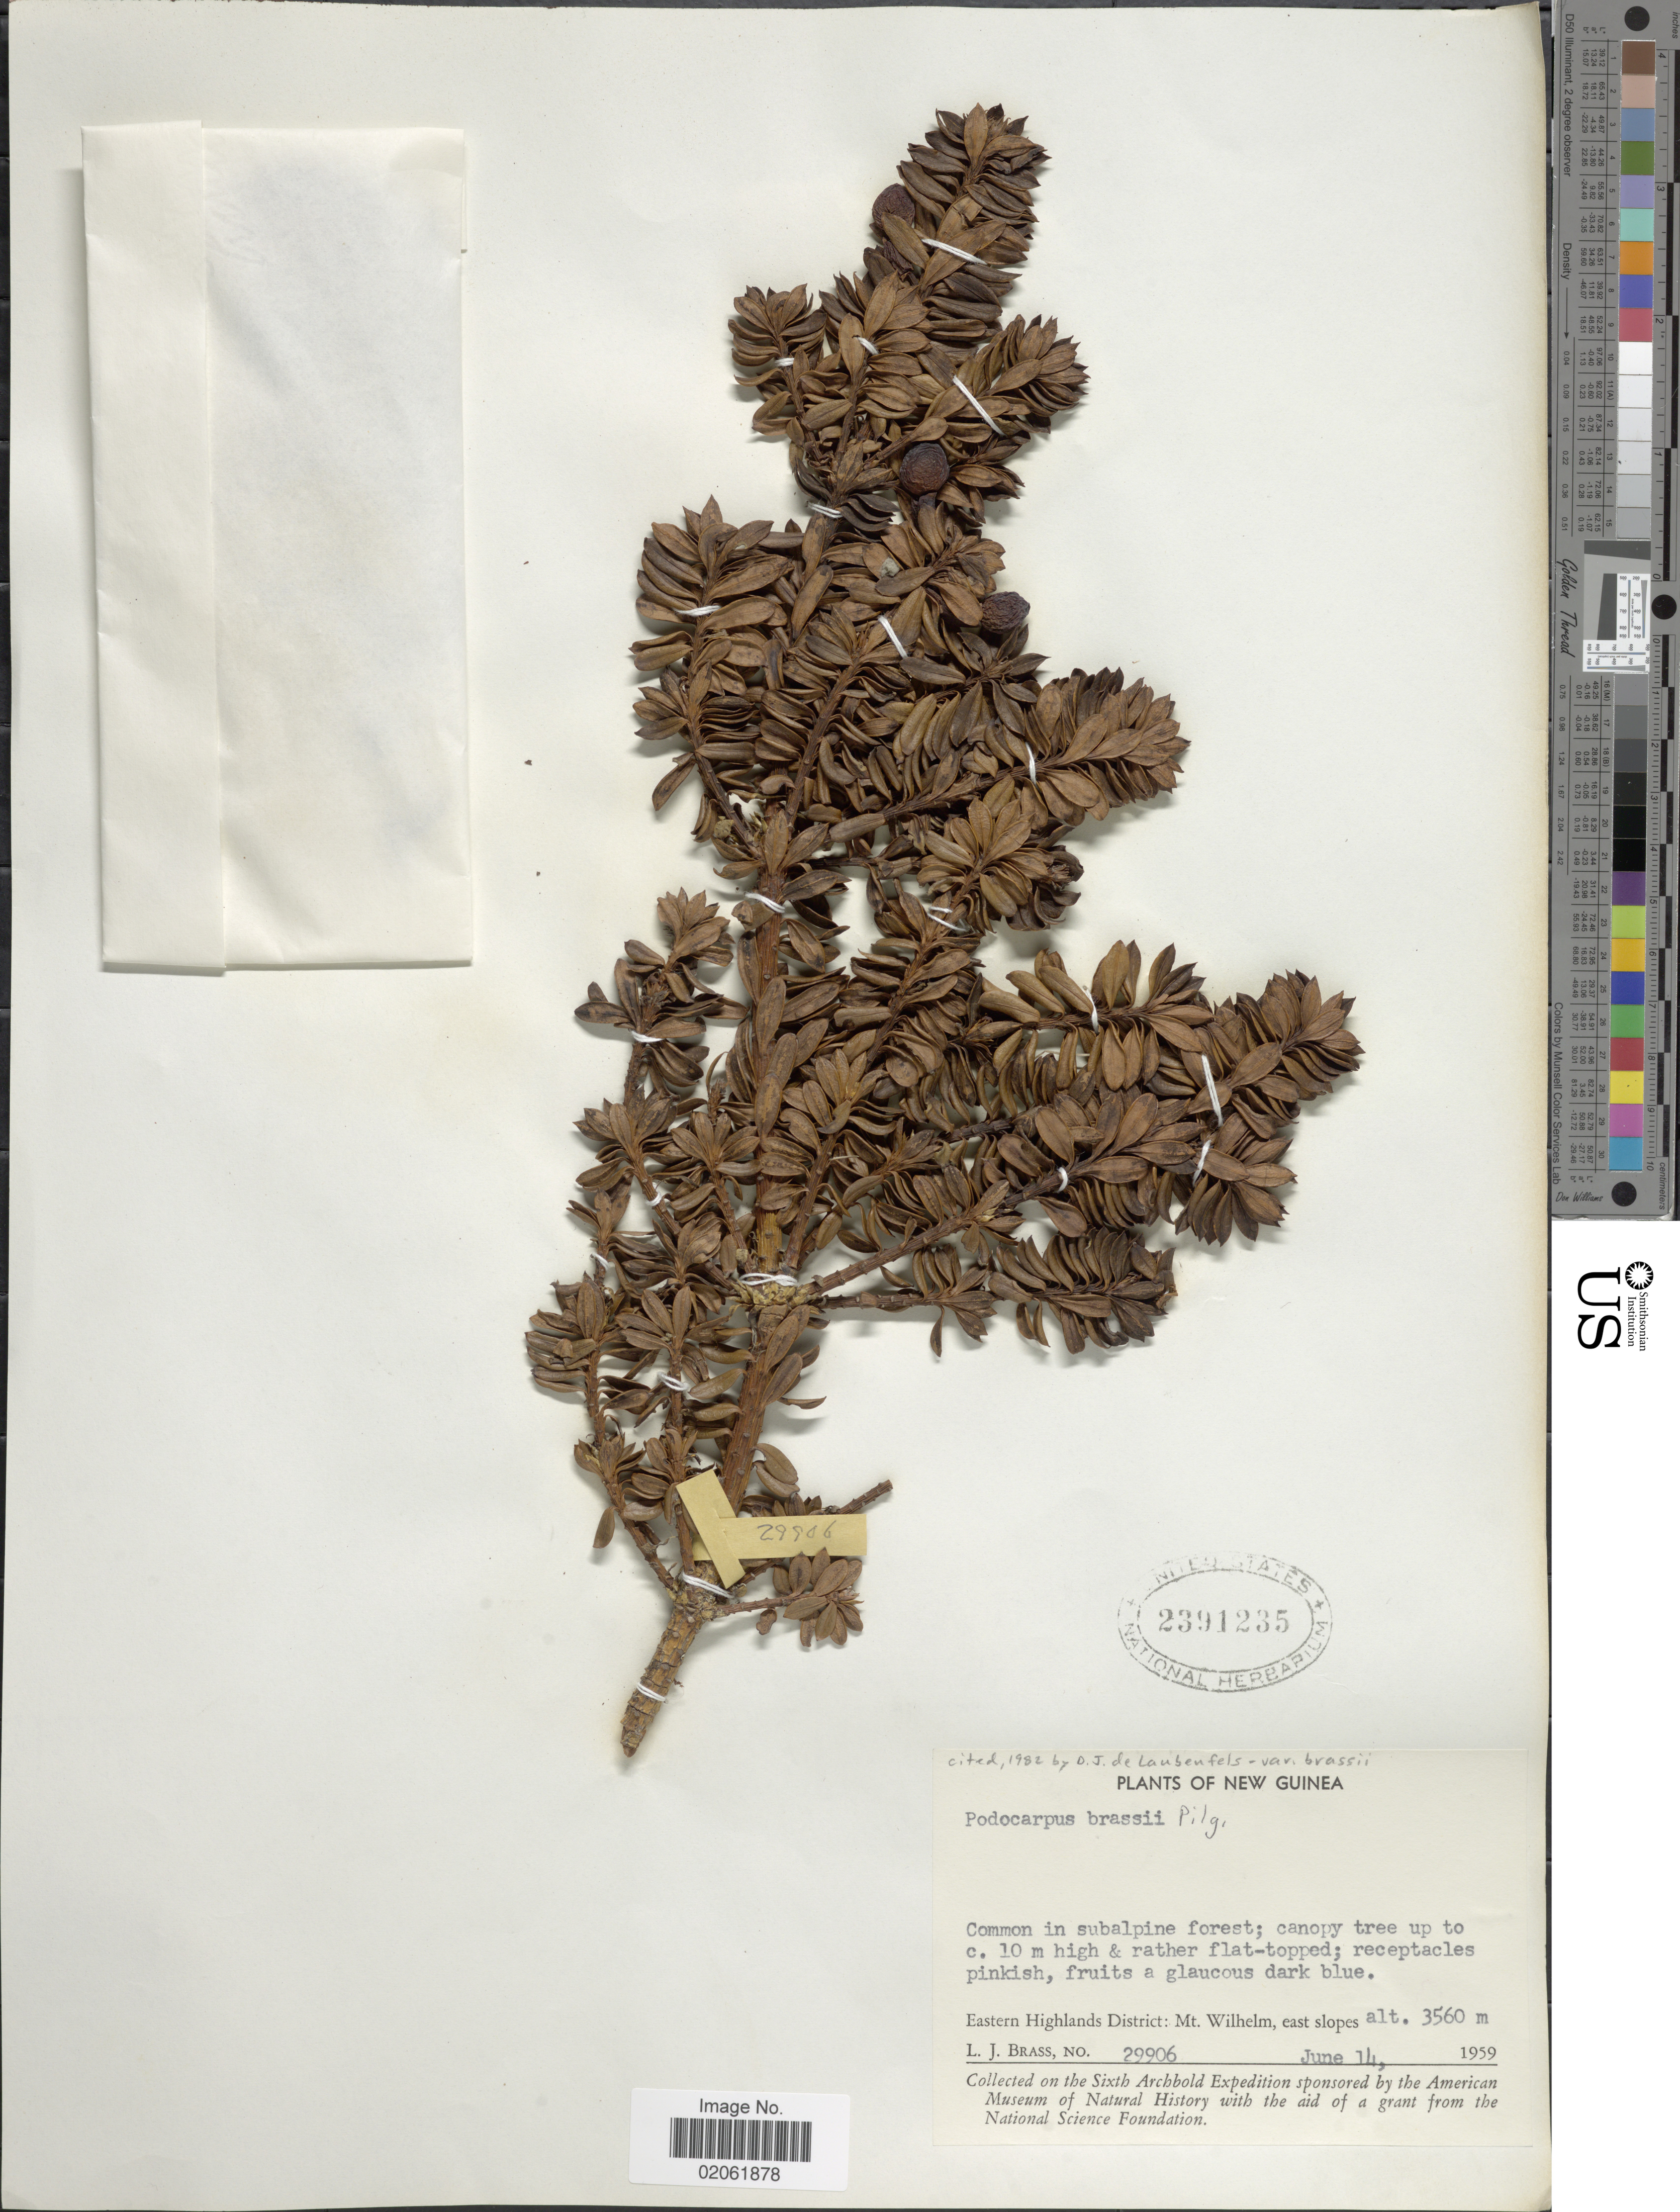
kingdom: Plantae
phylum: Tracheophyta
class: Pinopsida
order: Pinales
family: Podocarpaceae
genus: Podocarpus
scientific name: Podocarpus brassii var. brassii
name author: Pilg.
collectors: L. J. Brass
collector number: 29906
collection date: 1959-06-14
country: Papua New Guinea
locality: New Guinea. Eastern Highlands District: Mt. Wilhelm, east slopes.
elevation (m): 3560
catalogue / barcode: US 2391235